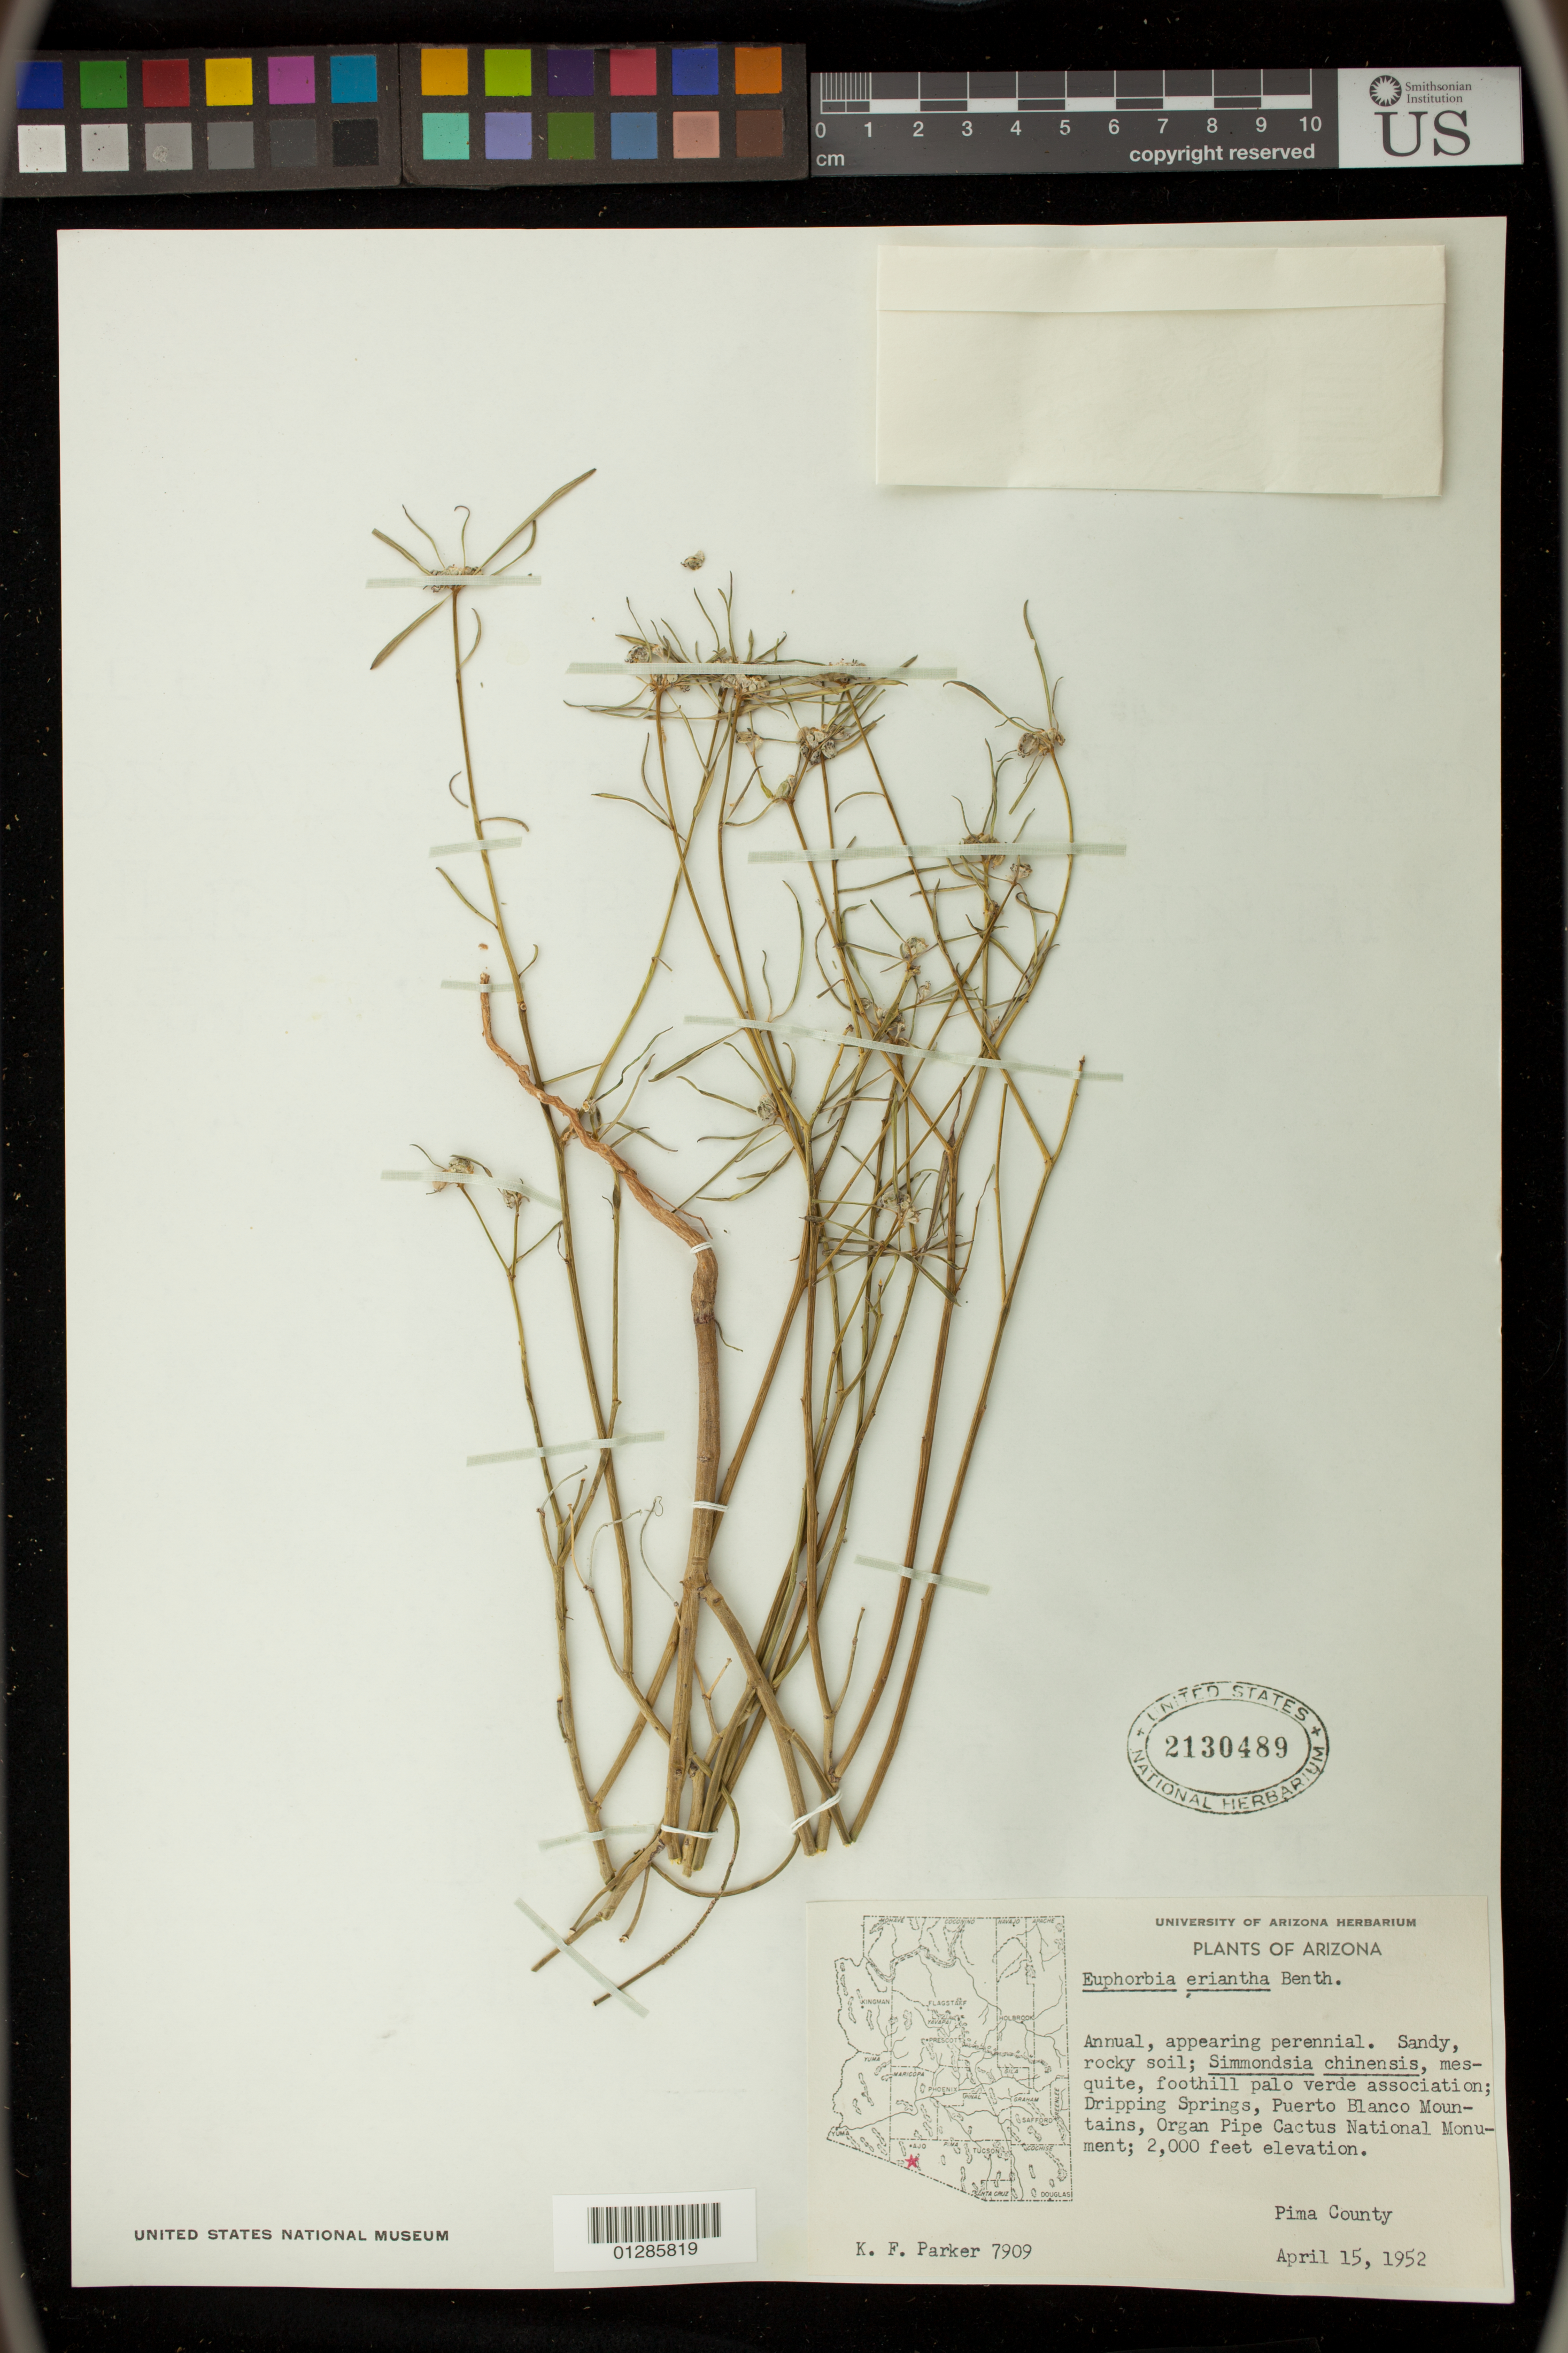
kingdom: Plantae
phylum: Tracheophyta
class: Magnoliopsida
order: Malpighiales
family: Euphorbiaceae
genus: Euphorbia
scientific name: Euphorbia eriantha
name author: Benth.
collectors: K. F. Parker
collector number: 7909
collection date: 1952-04-15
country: United States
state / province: Arizona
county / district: Pima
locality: Dripping Springs, Puerto Blanco Mountains, Organ Pipe cactus National Monument.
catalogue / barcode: US 2130489